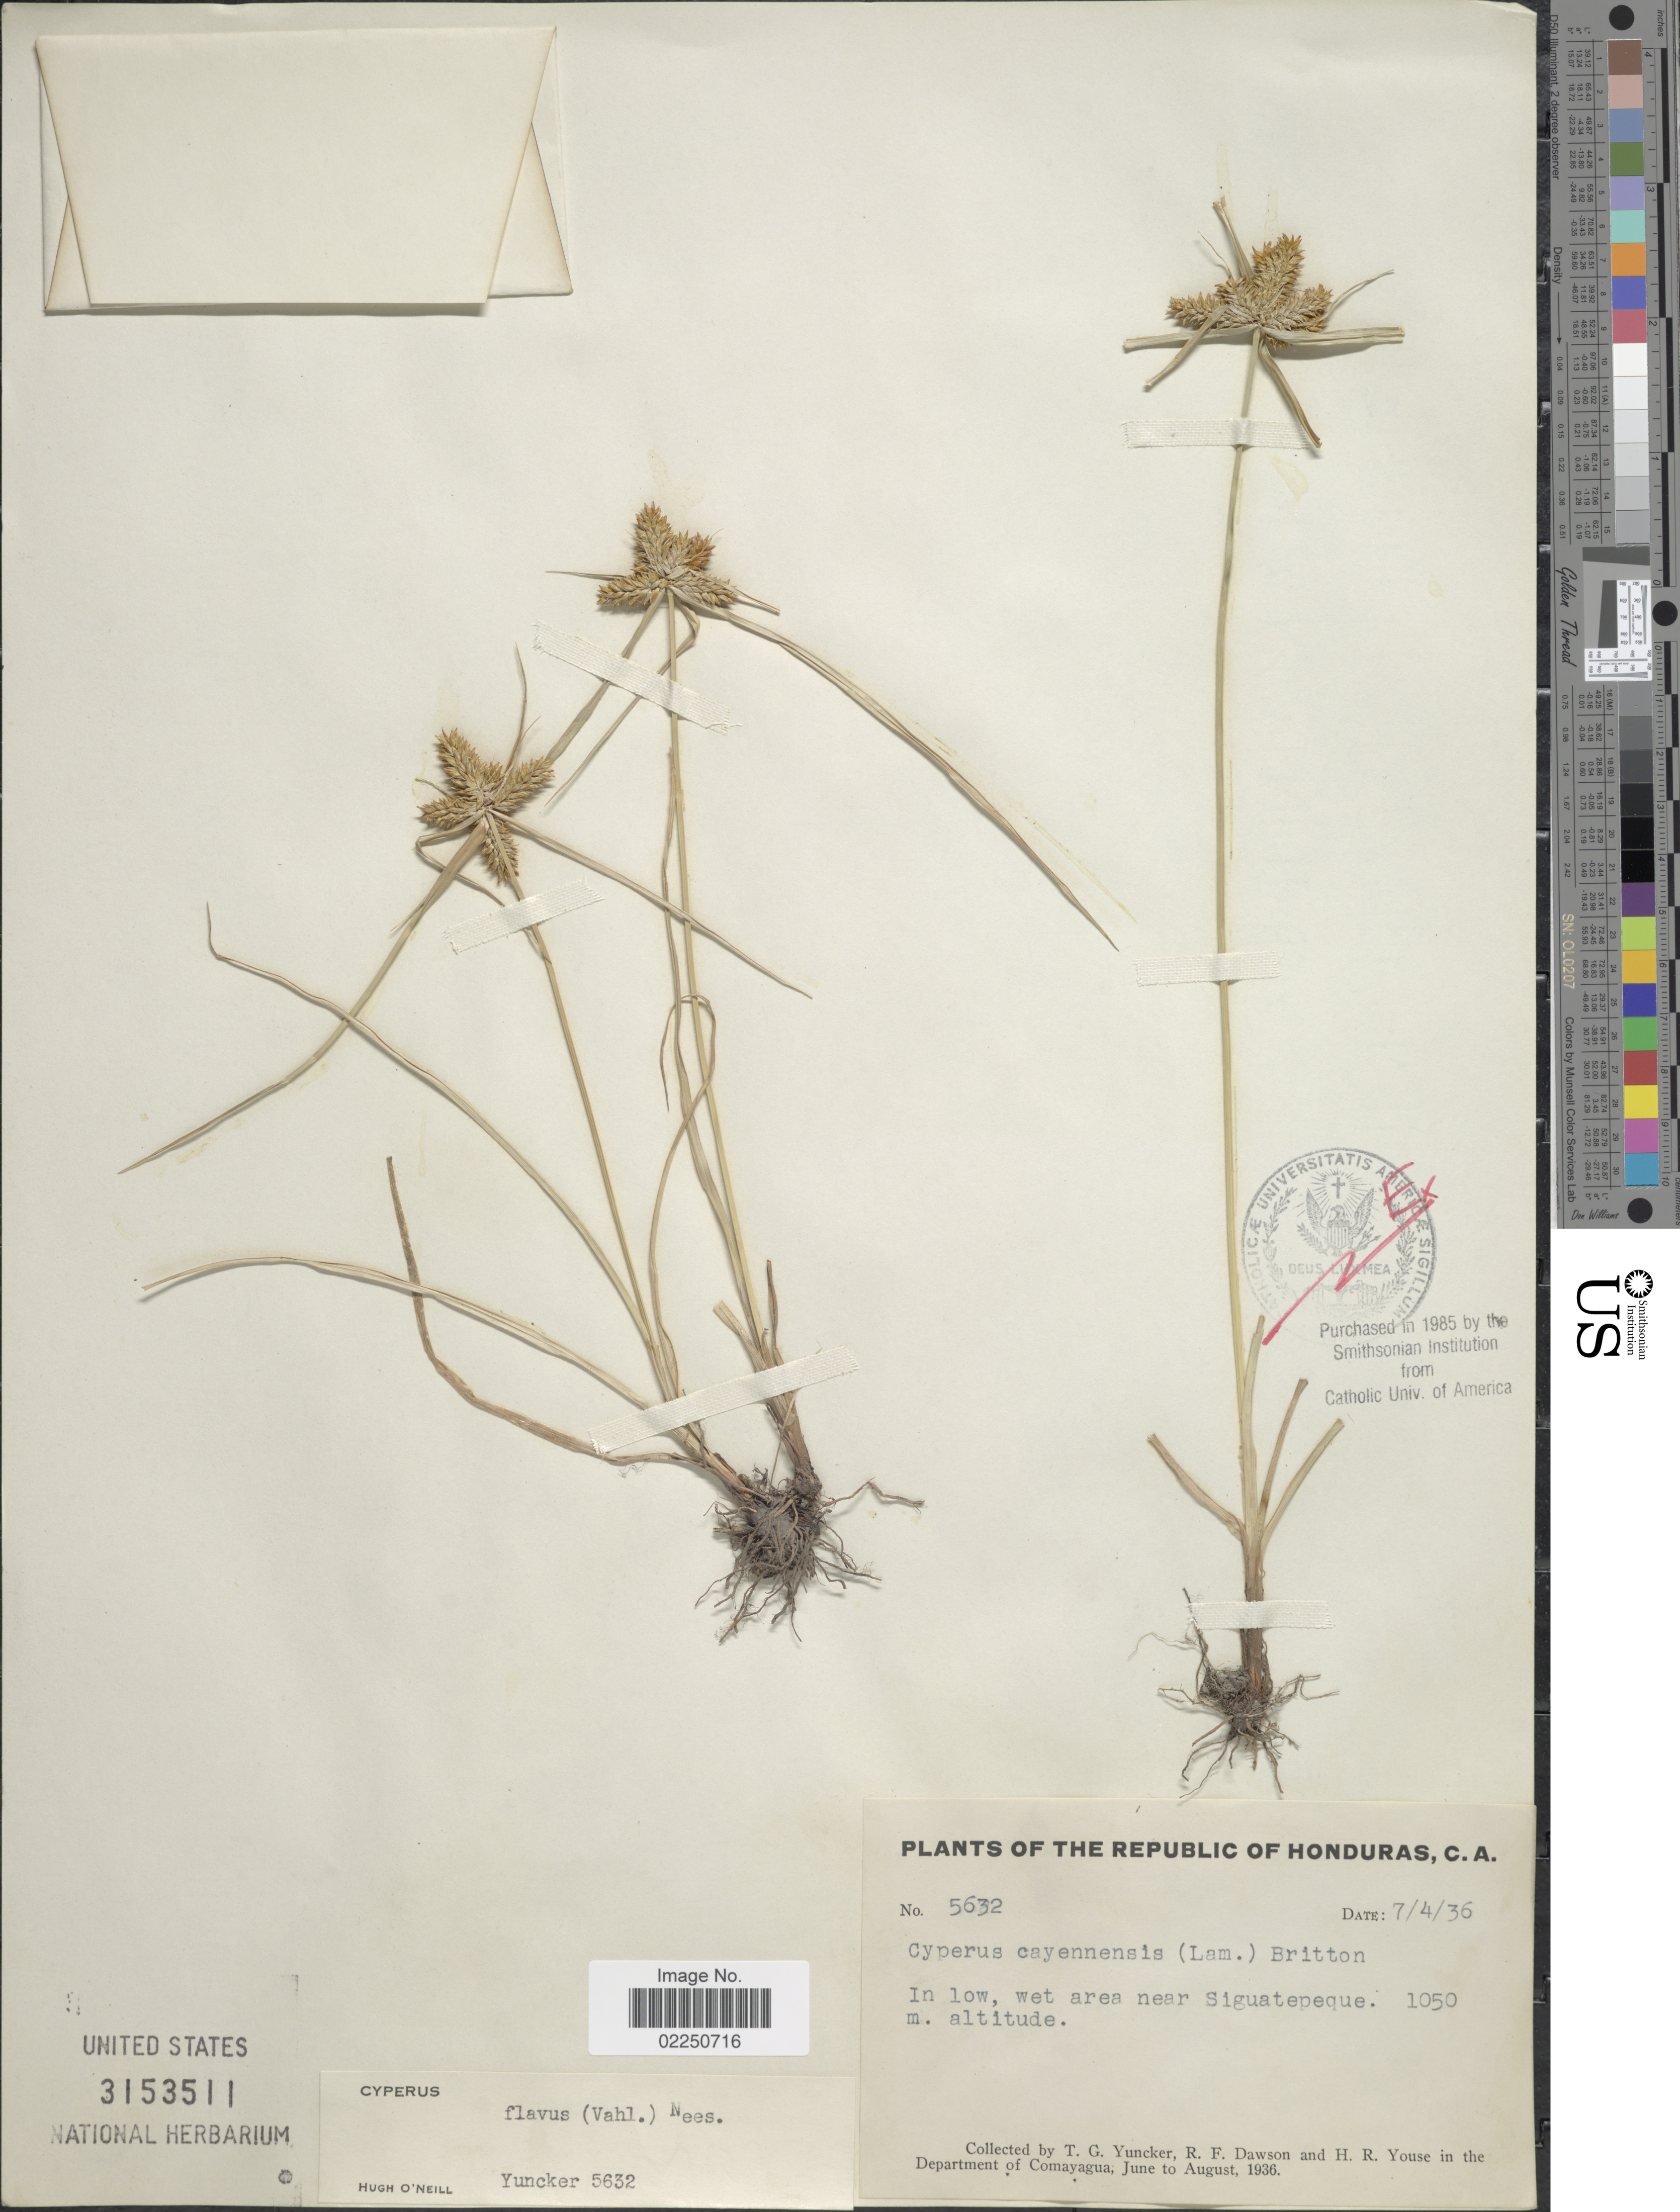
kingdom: Plantae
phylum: Tracheophyta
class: Liliopsida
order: Poales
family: Cyperaceae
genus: Cyperus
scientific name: Cyperus aggregatus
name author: (Willd.) Endl.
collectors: T. G. Yuncker, R. F. Dawson & H. Youse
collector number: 5632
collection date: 1936-07-04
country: Honduras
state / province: Comayagua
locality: Republic of Honduras, wet area near Siguatepeque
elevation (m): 1050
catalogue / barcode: US 3153511